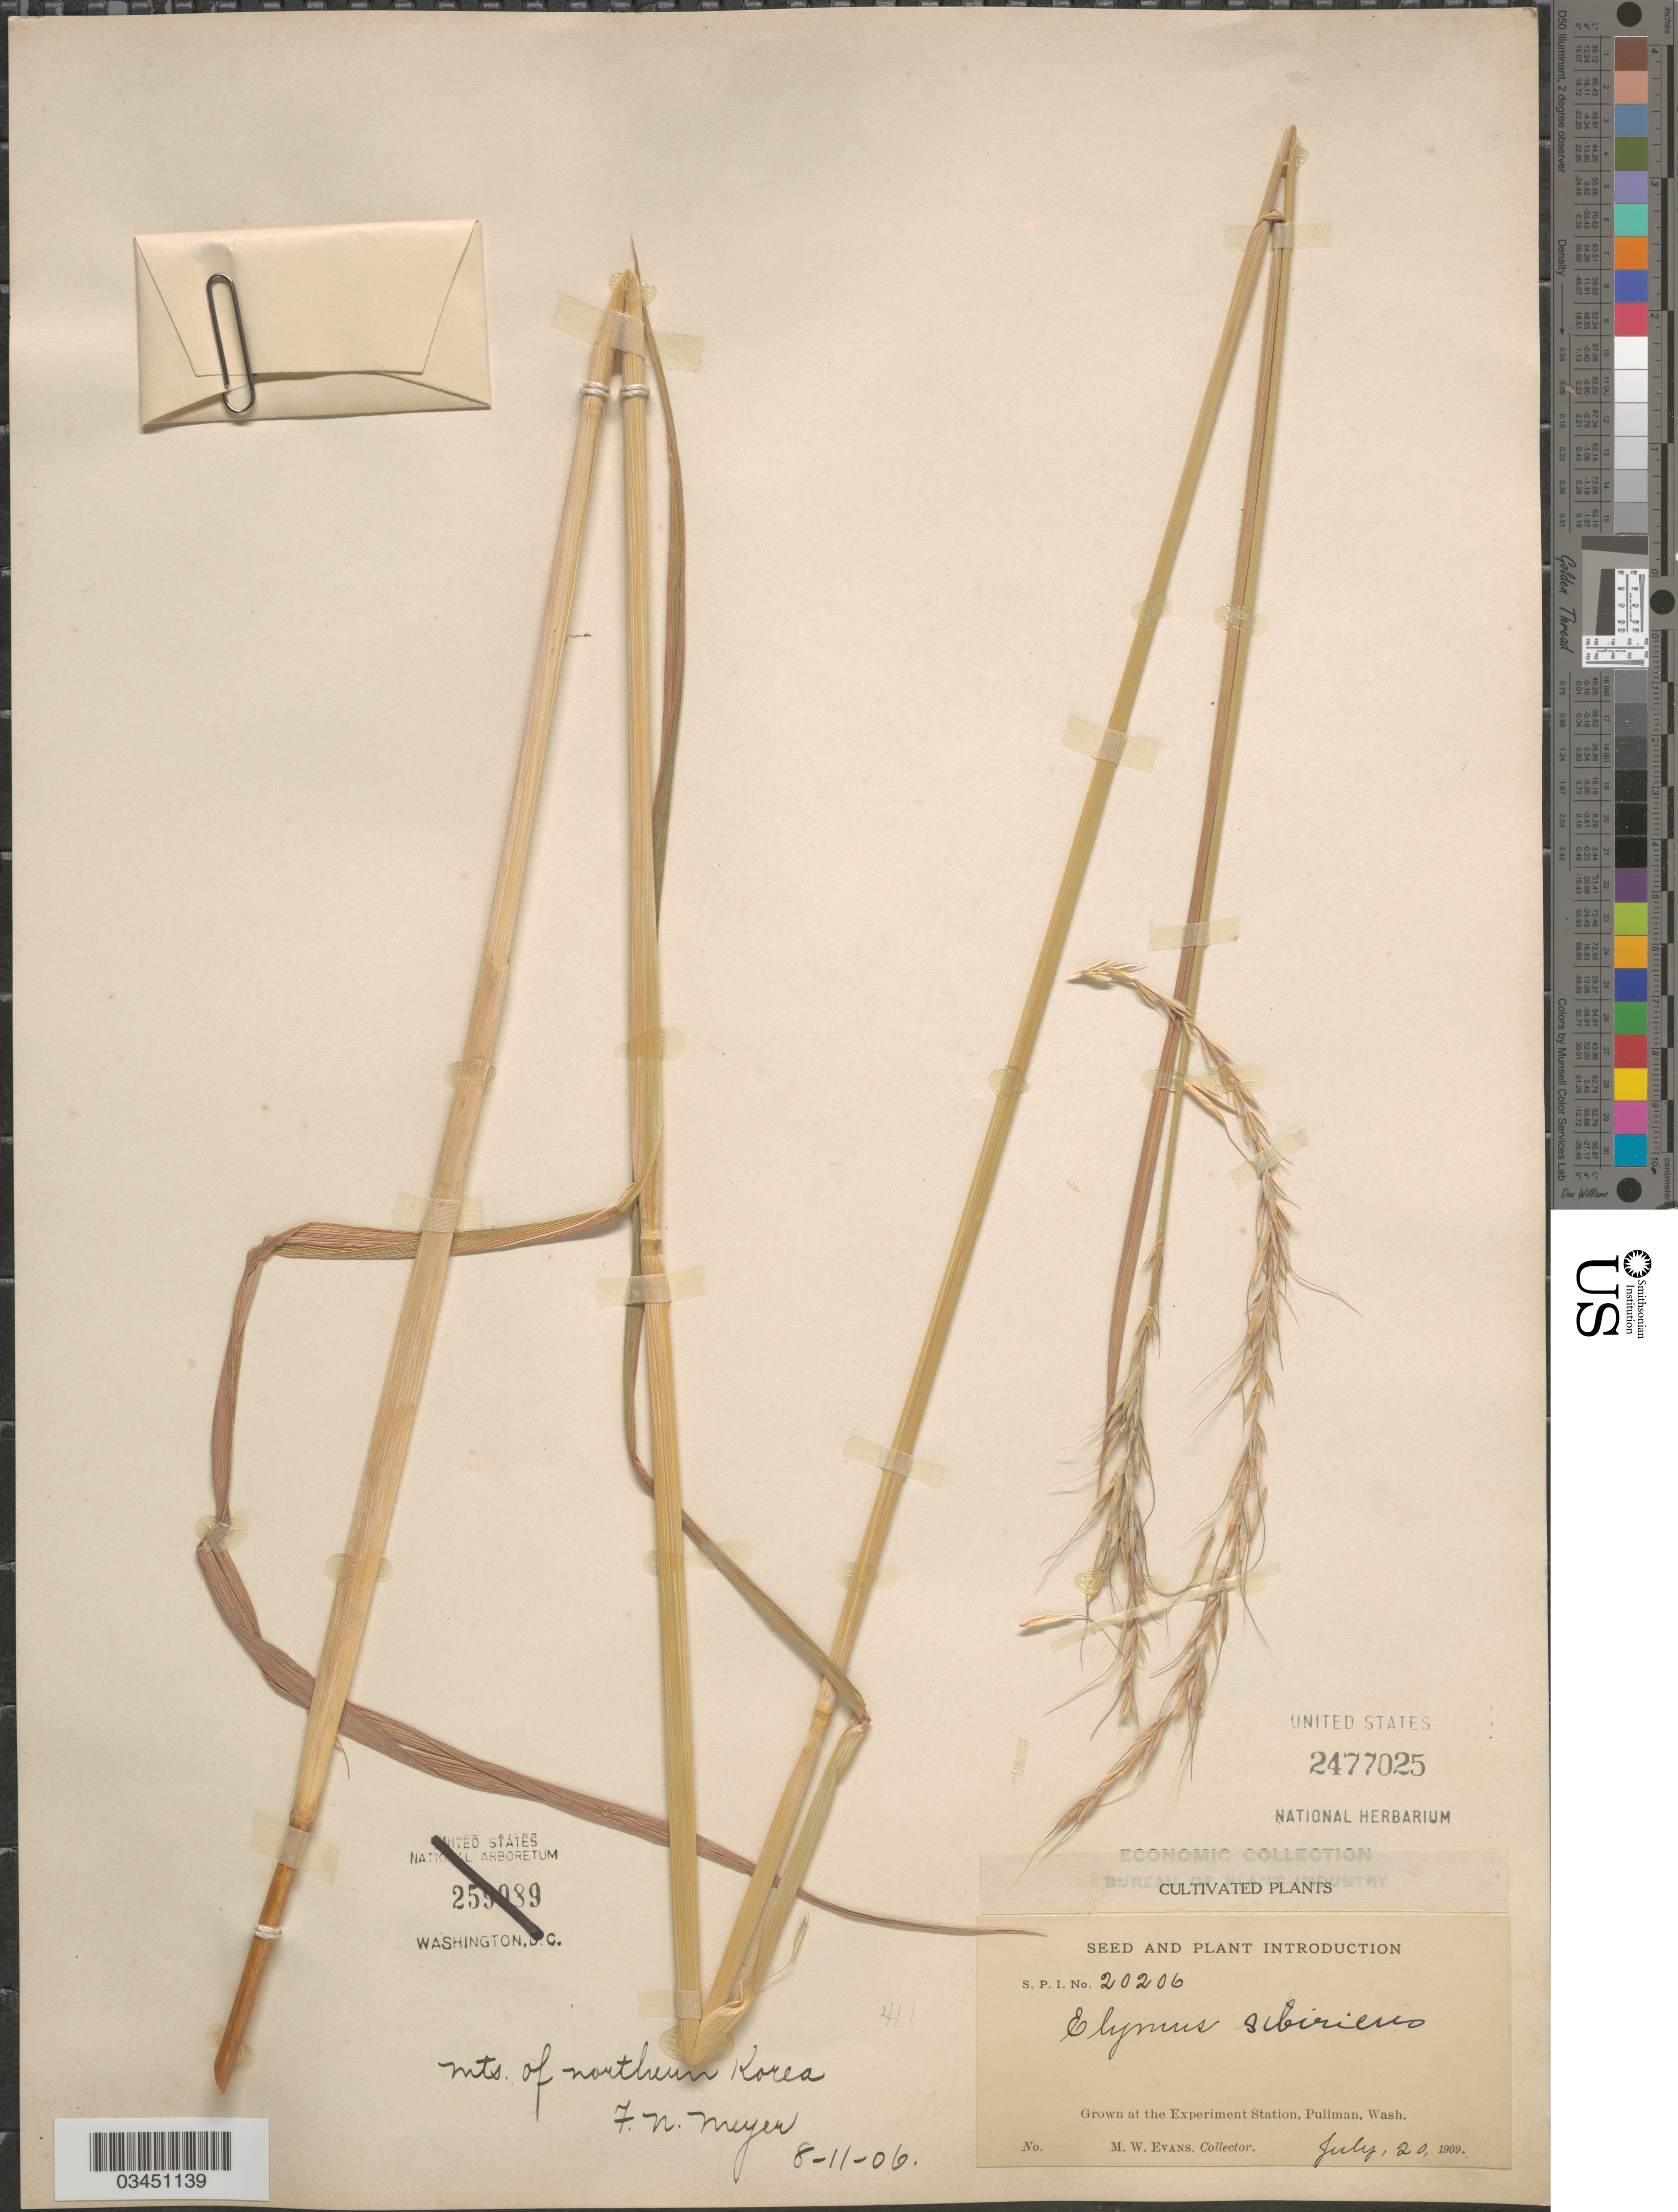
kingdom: Plantae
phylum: Tracheophyta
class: Liliopsida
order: Poales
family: Poaceae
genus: Elymus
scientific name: Elymus sibiricus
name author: L.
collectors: M. W. Evans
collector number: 20206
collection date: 1909-07-20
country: United States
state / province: Washington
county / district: Whitman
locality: At the Experiment Station, Pullman.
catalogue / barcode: US 2477025